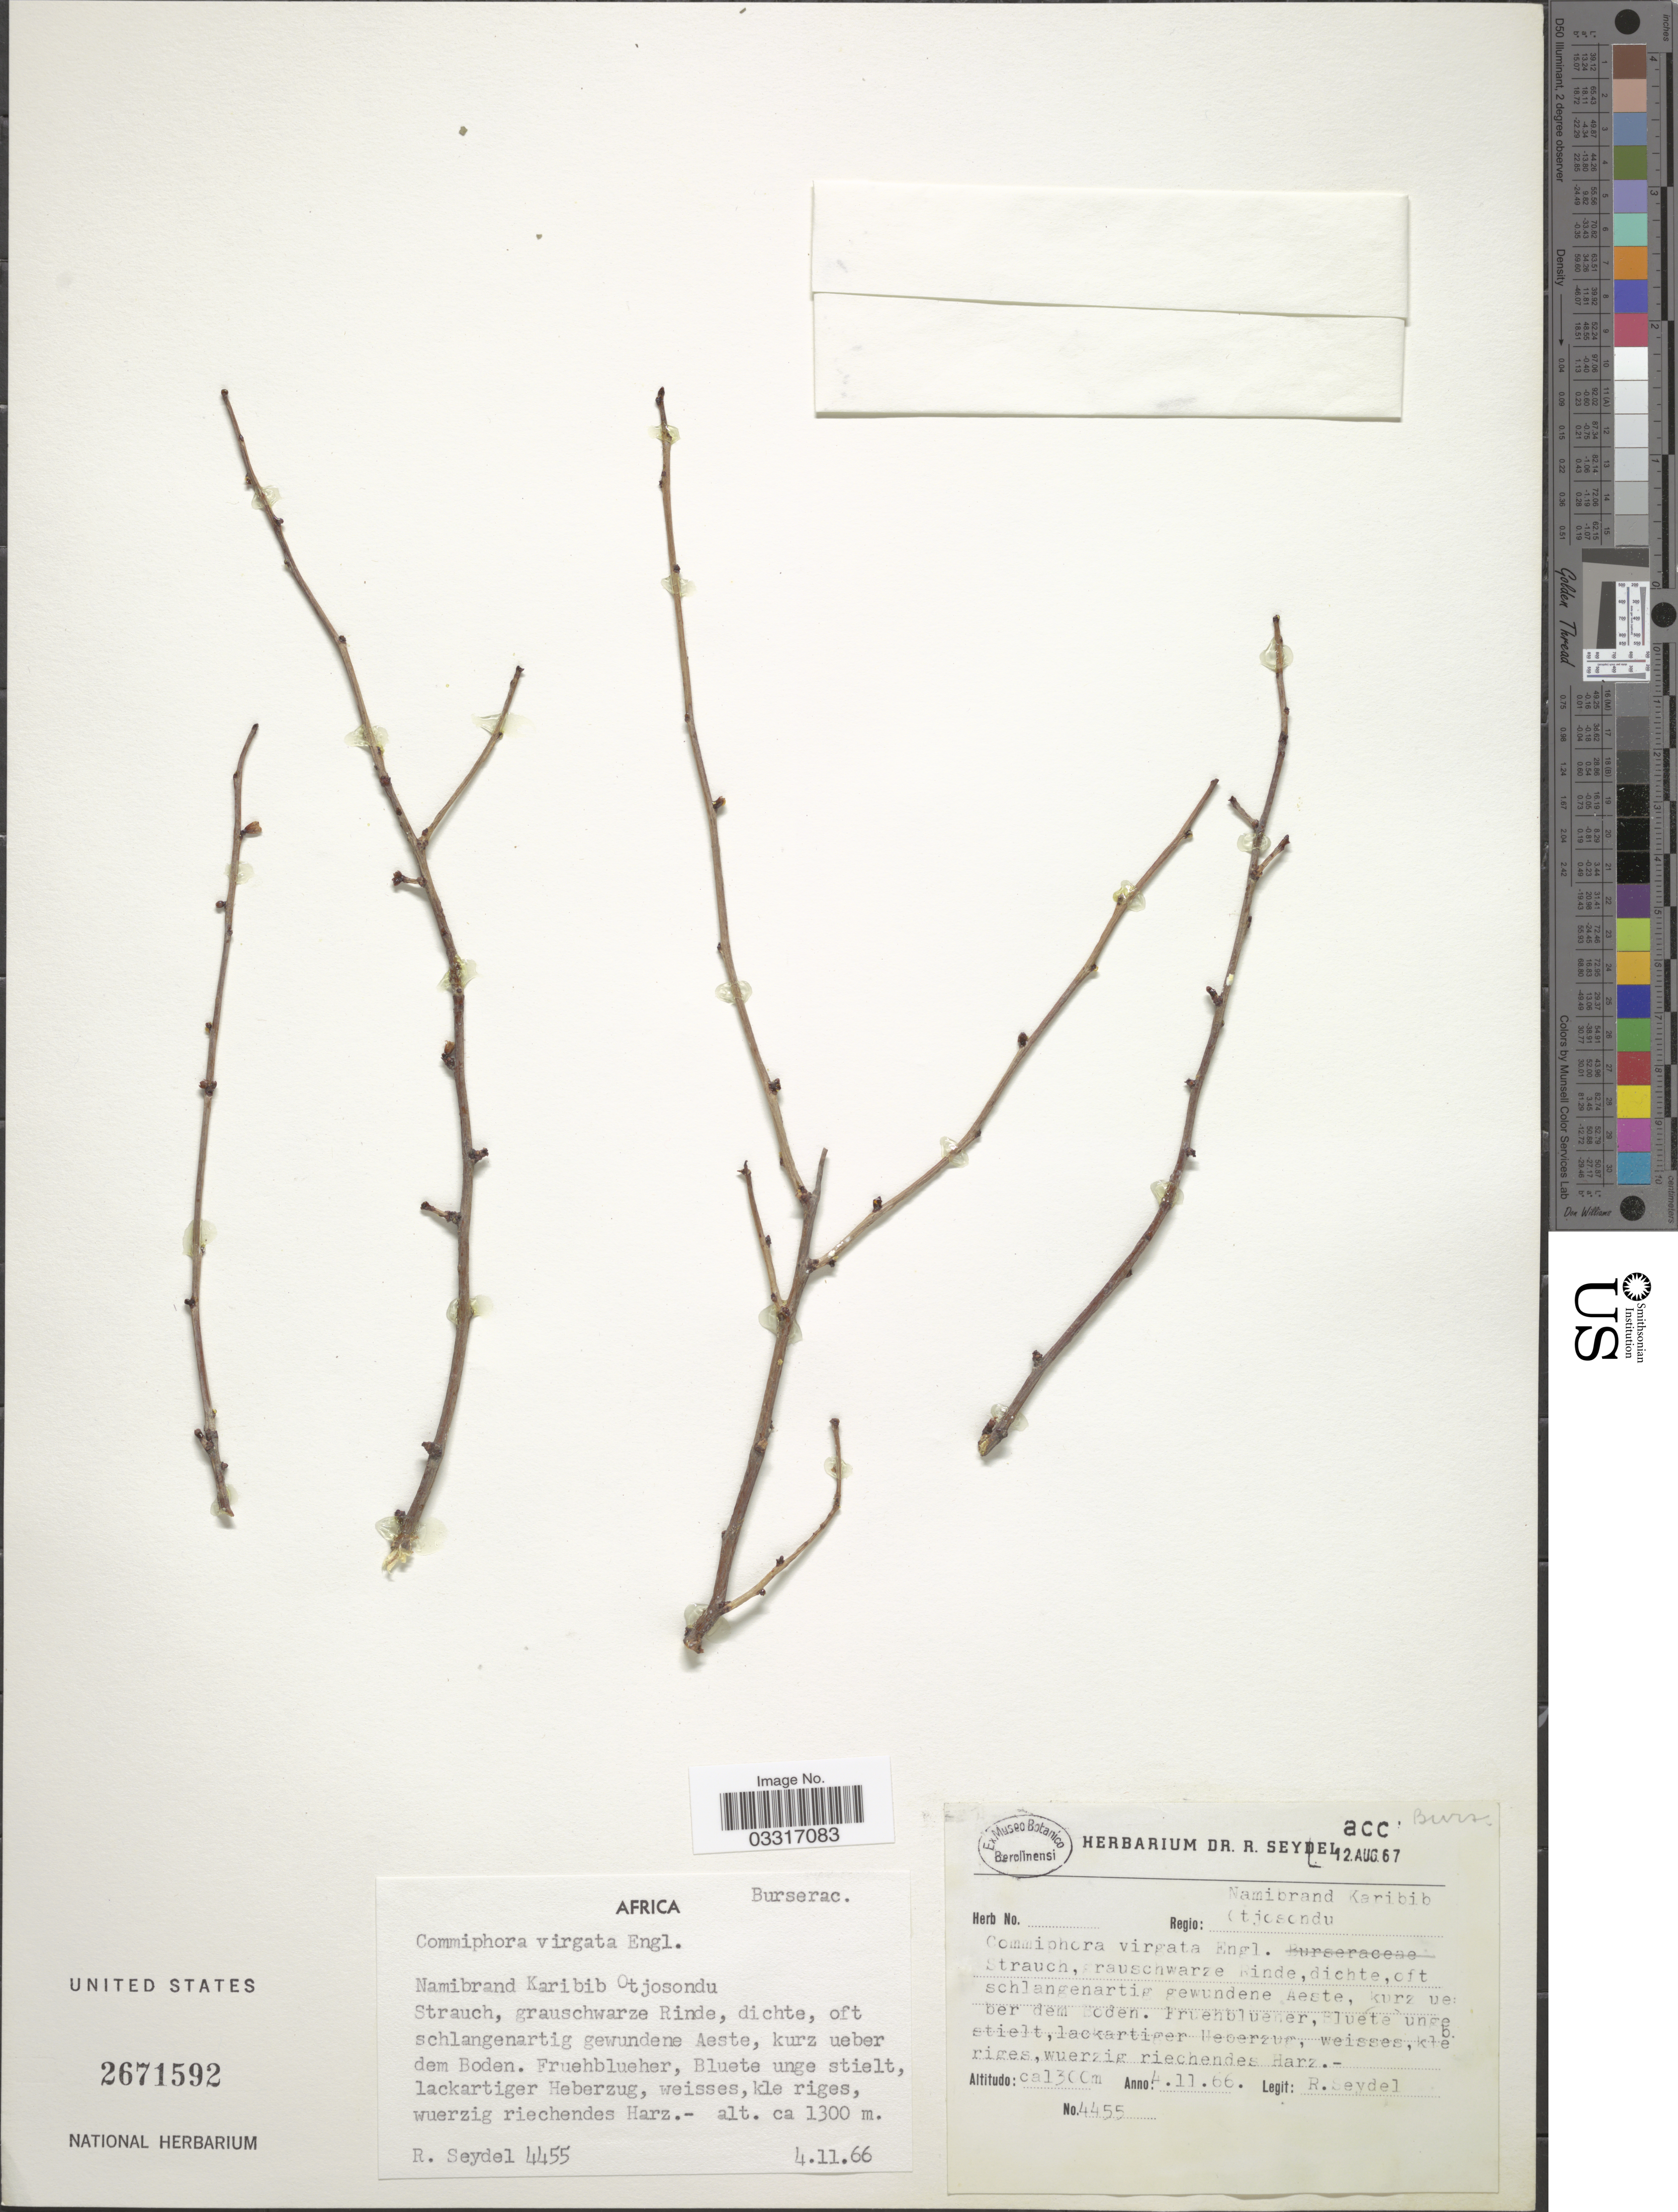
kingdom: Plantae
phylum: Tracheophyta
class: Magnoliopsida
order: Sapindales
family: Burseraceae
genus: Commiphora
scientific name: Commiphora virgata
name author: Engl.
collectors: R. Seydel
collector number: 4455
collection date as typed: Transcribed d/m/y: 4/11/66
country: Namibia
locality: Regio: Namibrand Karibib Otjosondu. Africa.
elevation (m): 1300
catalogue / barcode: US 2671592